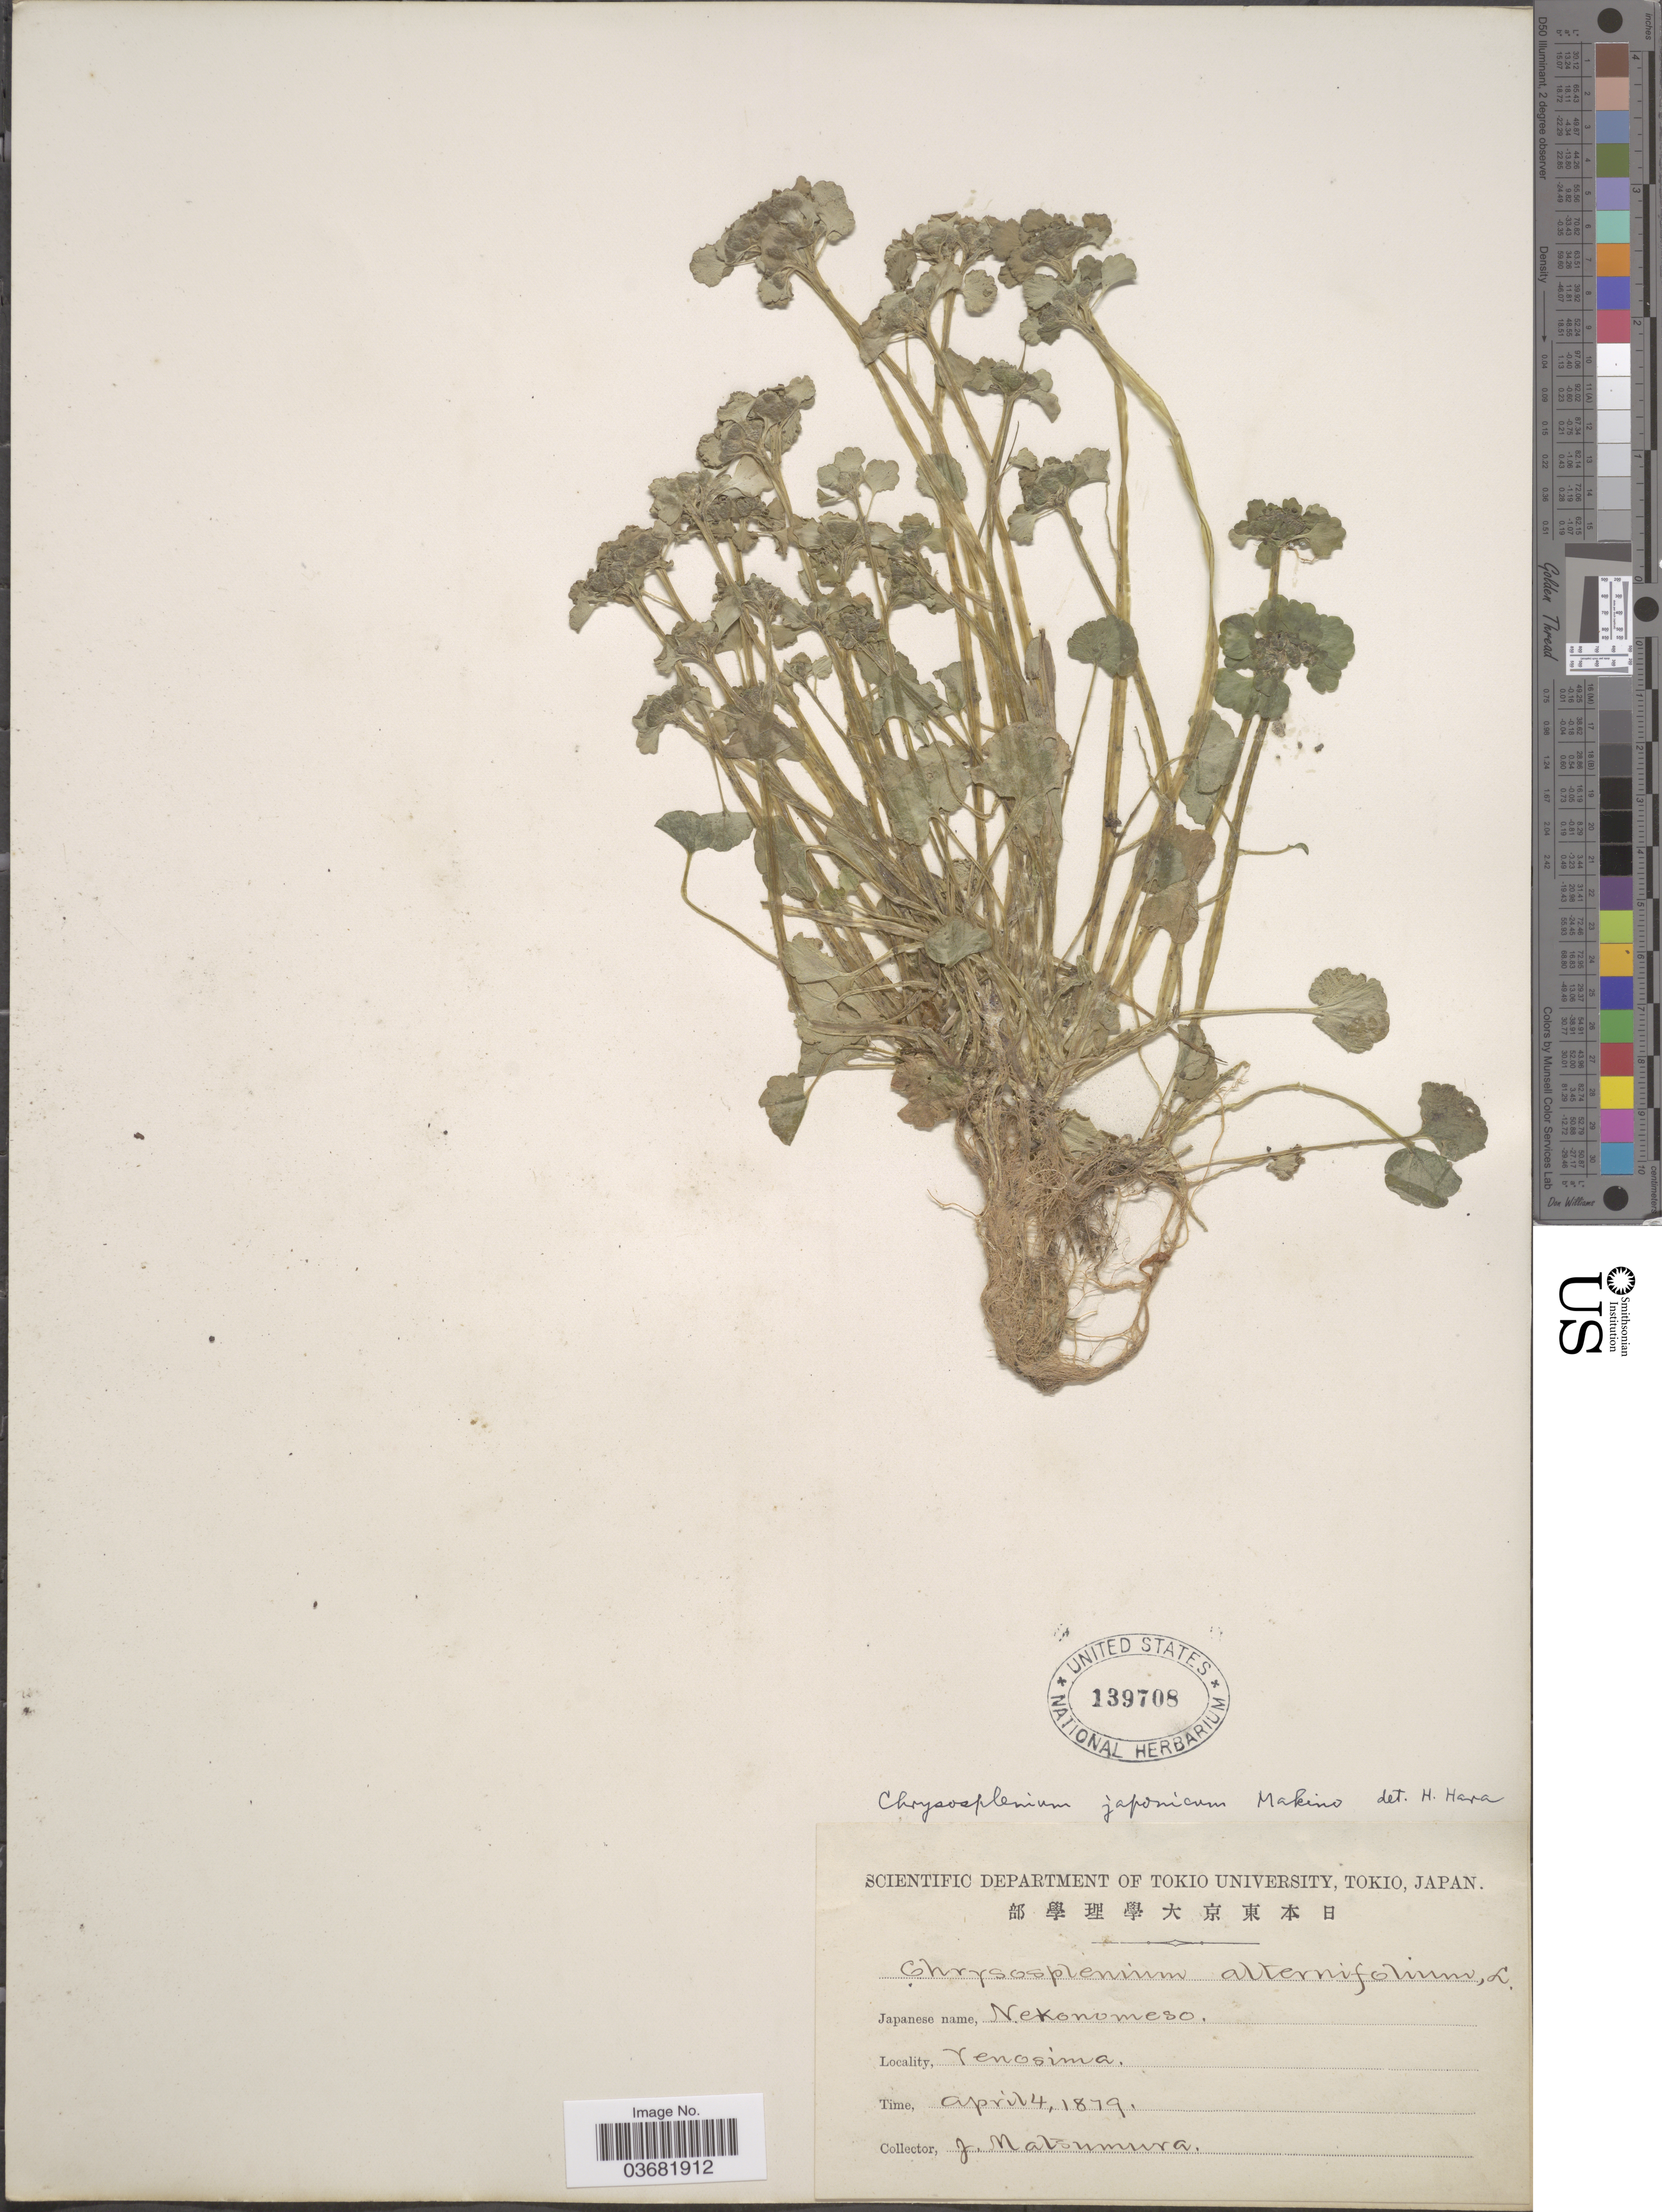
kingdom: Plantae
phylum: Tracheophyta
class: Magnoliopsida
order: Saxifragales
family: Saxifragaceae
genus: Chrysosplenium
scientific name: Chrysosplenium japonicum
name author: (Maxim.) Makino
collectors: J. Matsumura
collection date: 1879-04-04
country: Japan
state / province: Tokyo, Federal City of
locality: Yenosima.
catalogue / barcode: US 139708